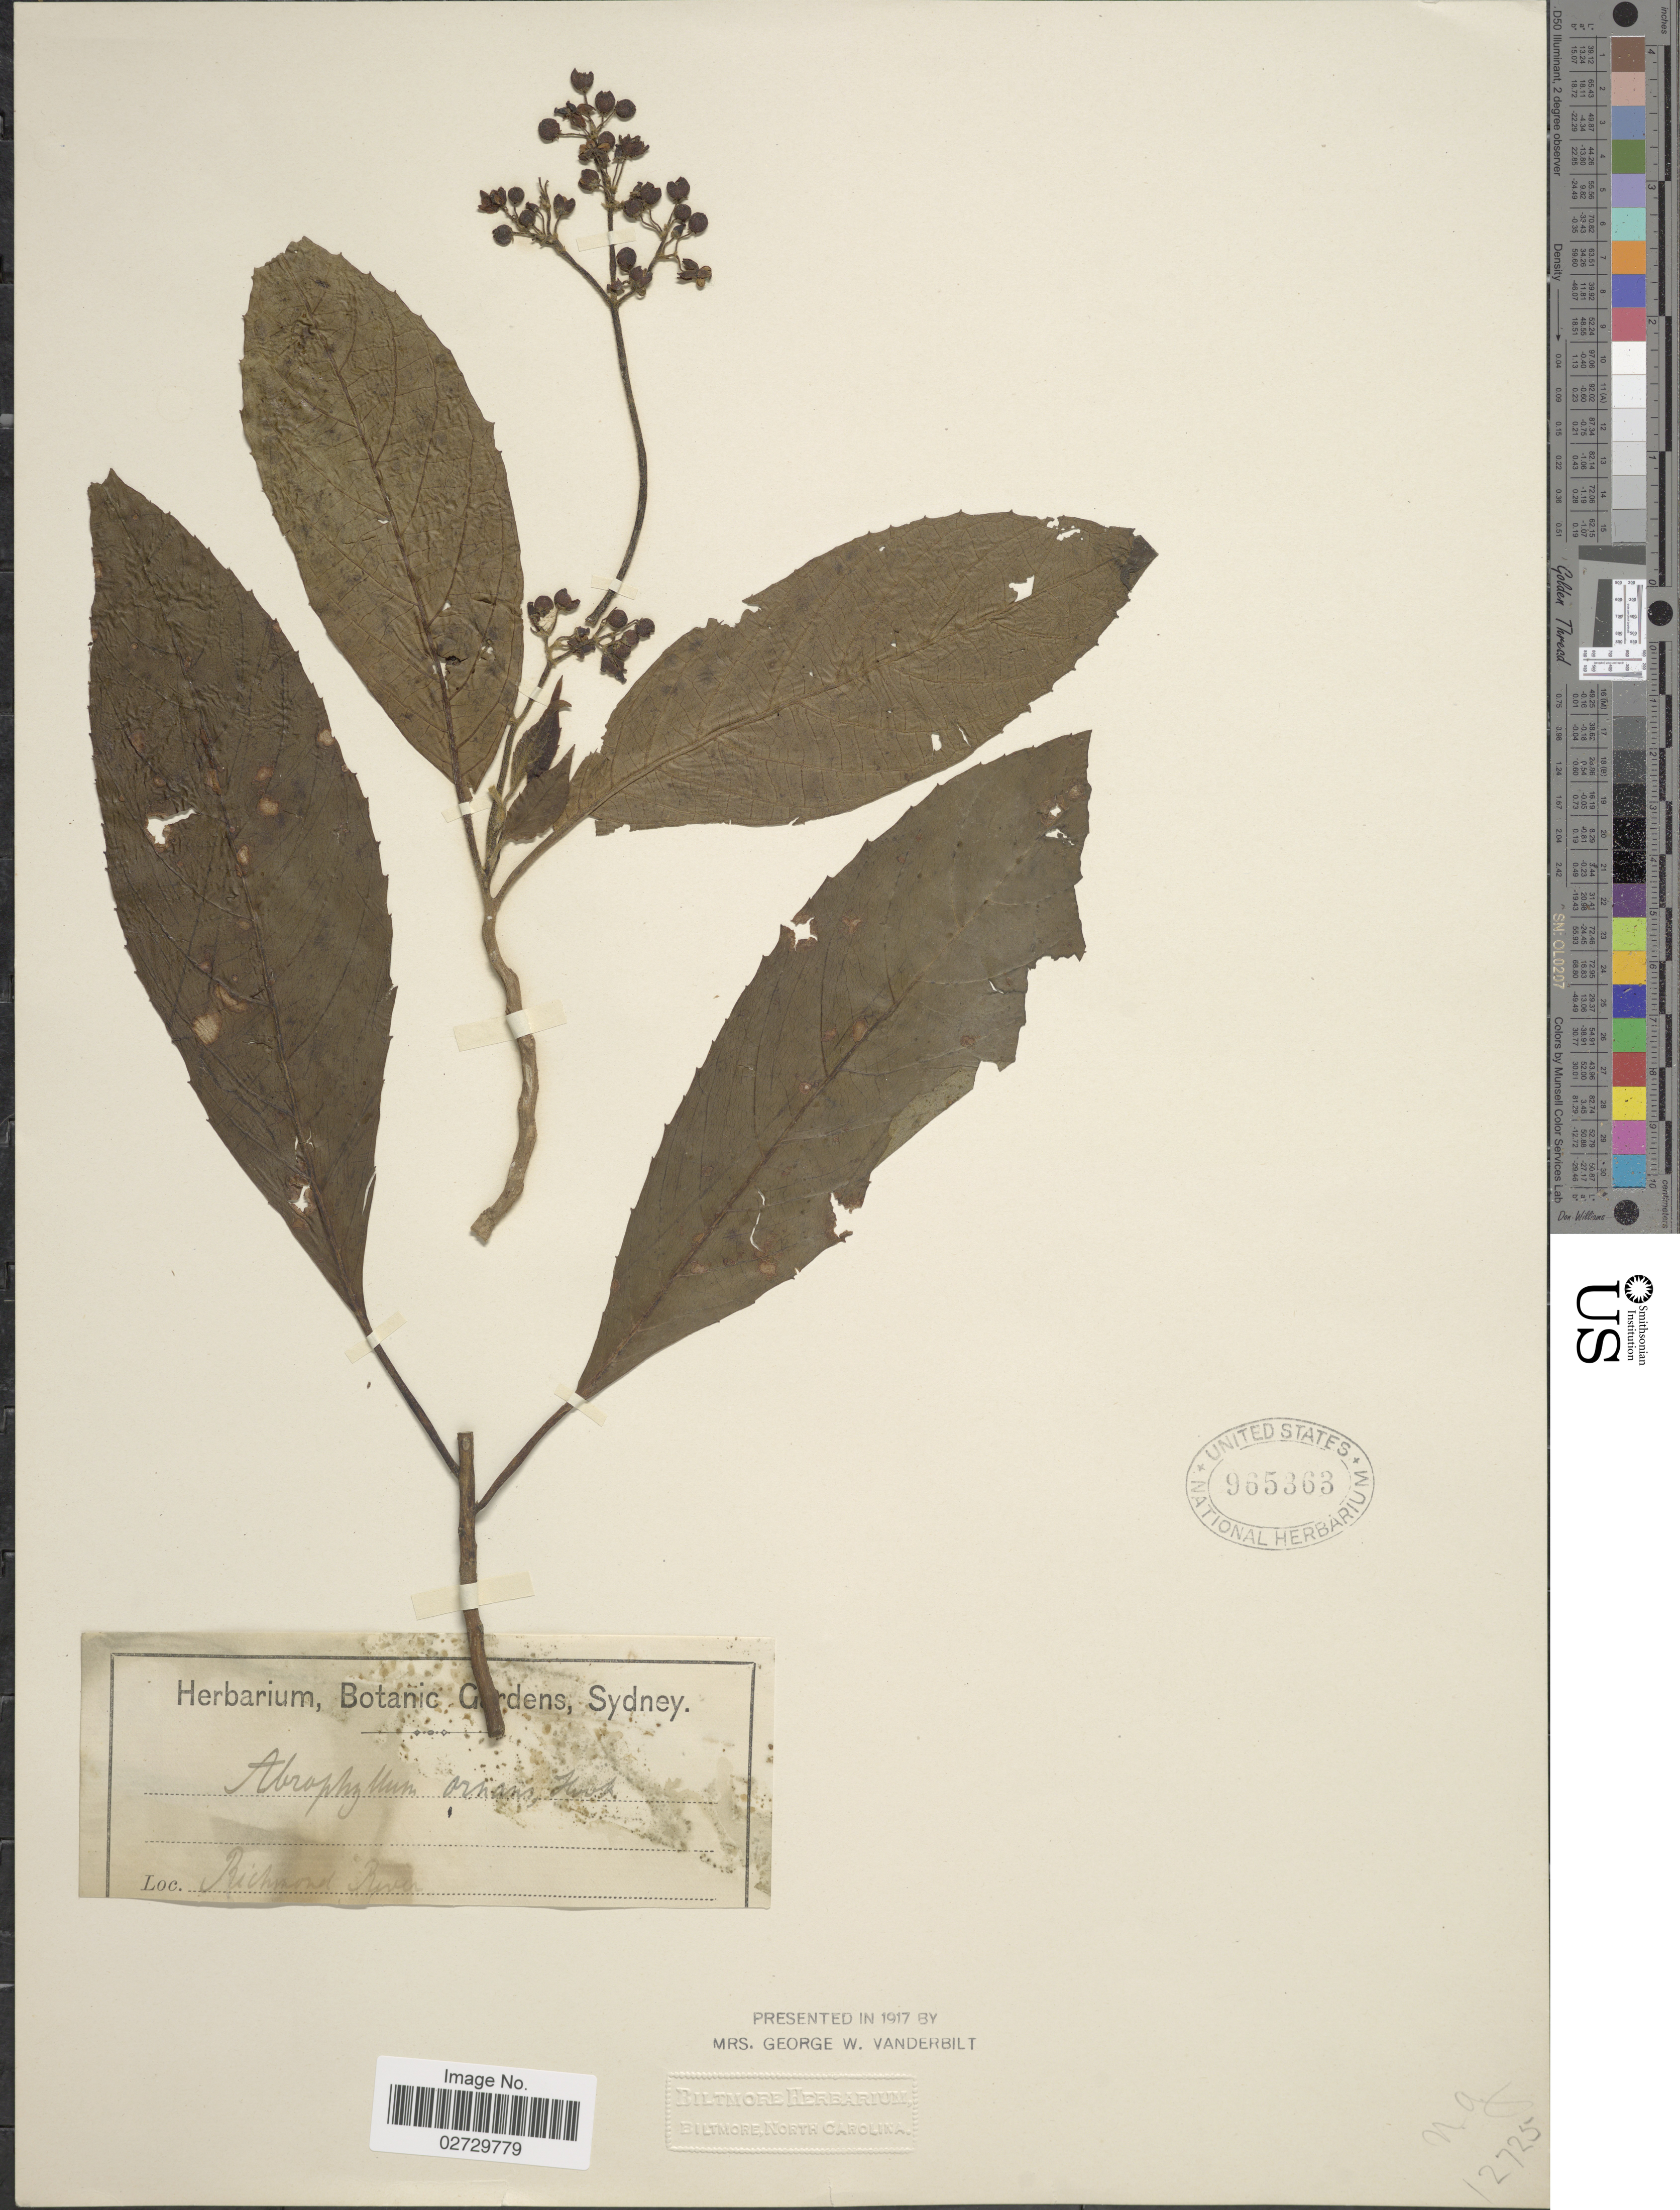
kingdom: Plantae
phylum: Tracheophyta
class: Magnoliopsida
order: Asterales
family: Rousseaceae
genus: Abrophyllum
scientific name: Abrophyllum ornans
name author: (F. Muell.) Hook. f.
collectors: ex herb. Botanic Gardens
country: Australia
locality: Richmond River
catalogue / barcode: US 965363